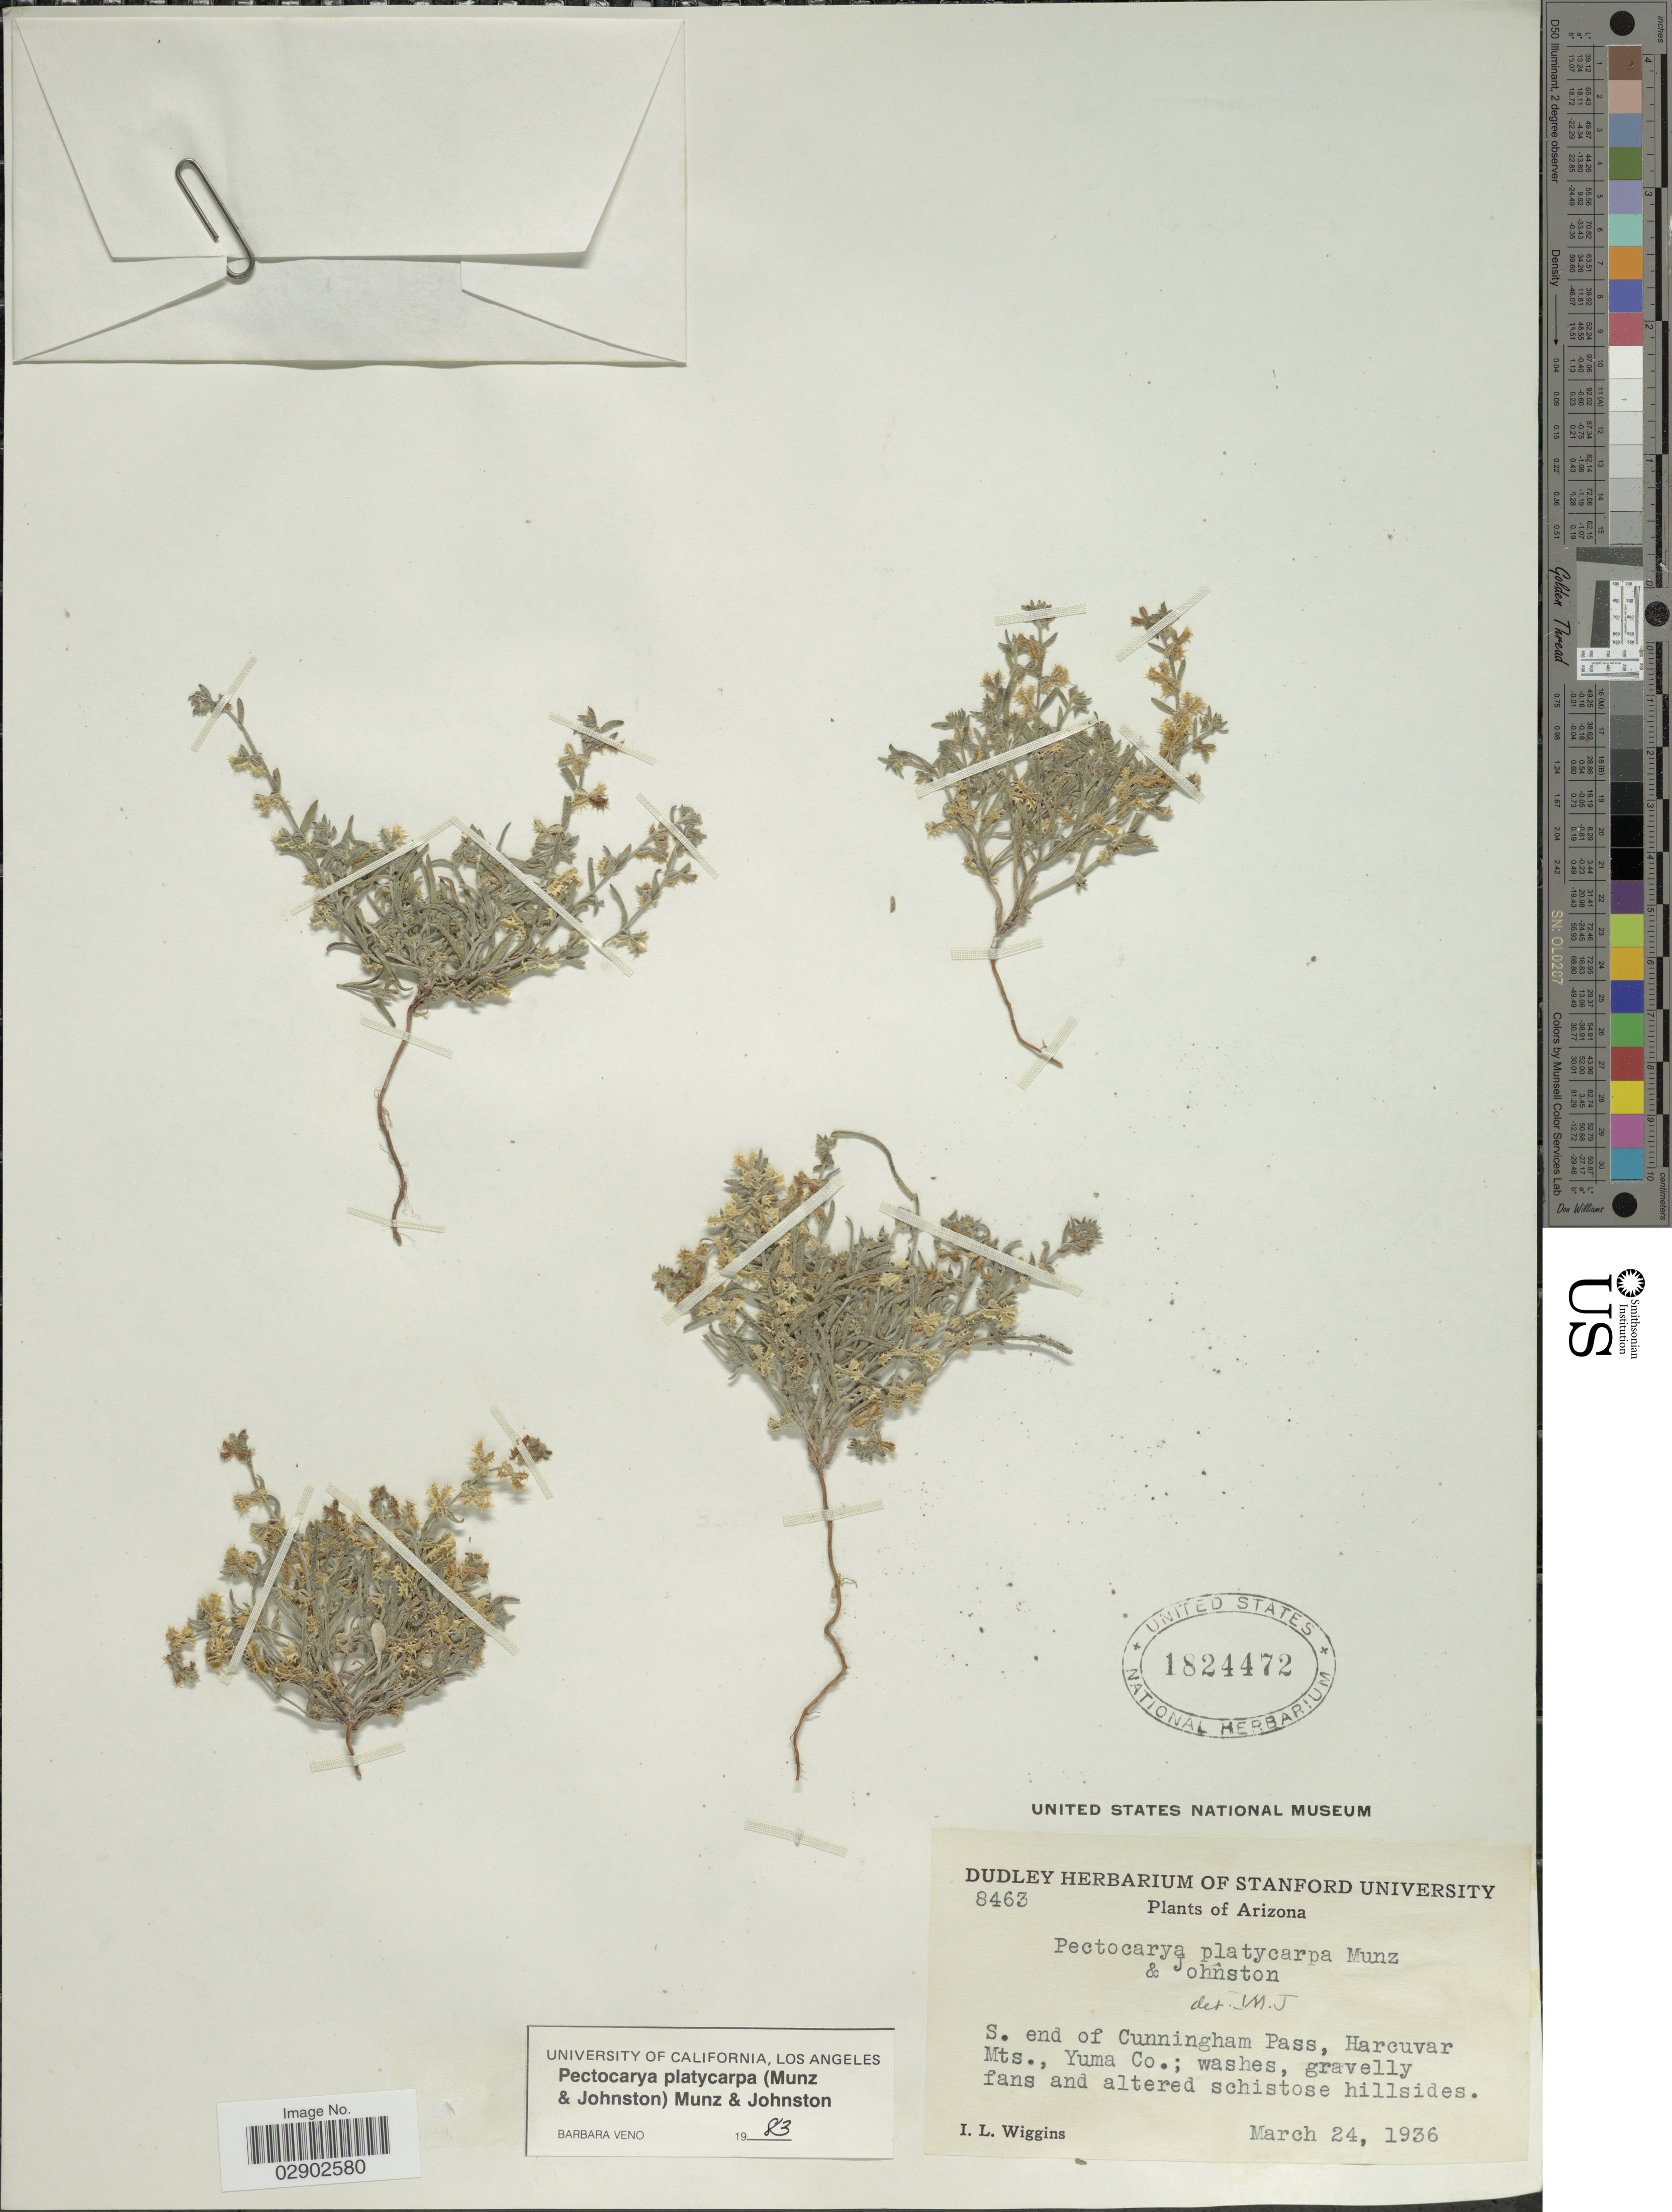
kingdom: Plantae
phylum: Tracheophyta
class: Magnoliopsida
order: Boraginales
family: Boraginaceae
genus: Pectocarya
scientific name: Pectocarya linearis var. platycarpa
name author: (Munz & I.M. Johnst.) Cronq.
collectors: I. L. Wiggins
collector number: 8463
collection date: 1936-03-24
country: United States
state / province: Arizona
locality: S. end of Cunningham Pass, Harcuvar Mts., Yuma Co.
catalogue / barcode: US 1824472